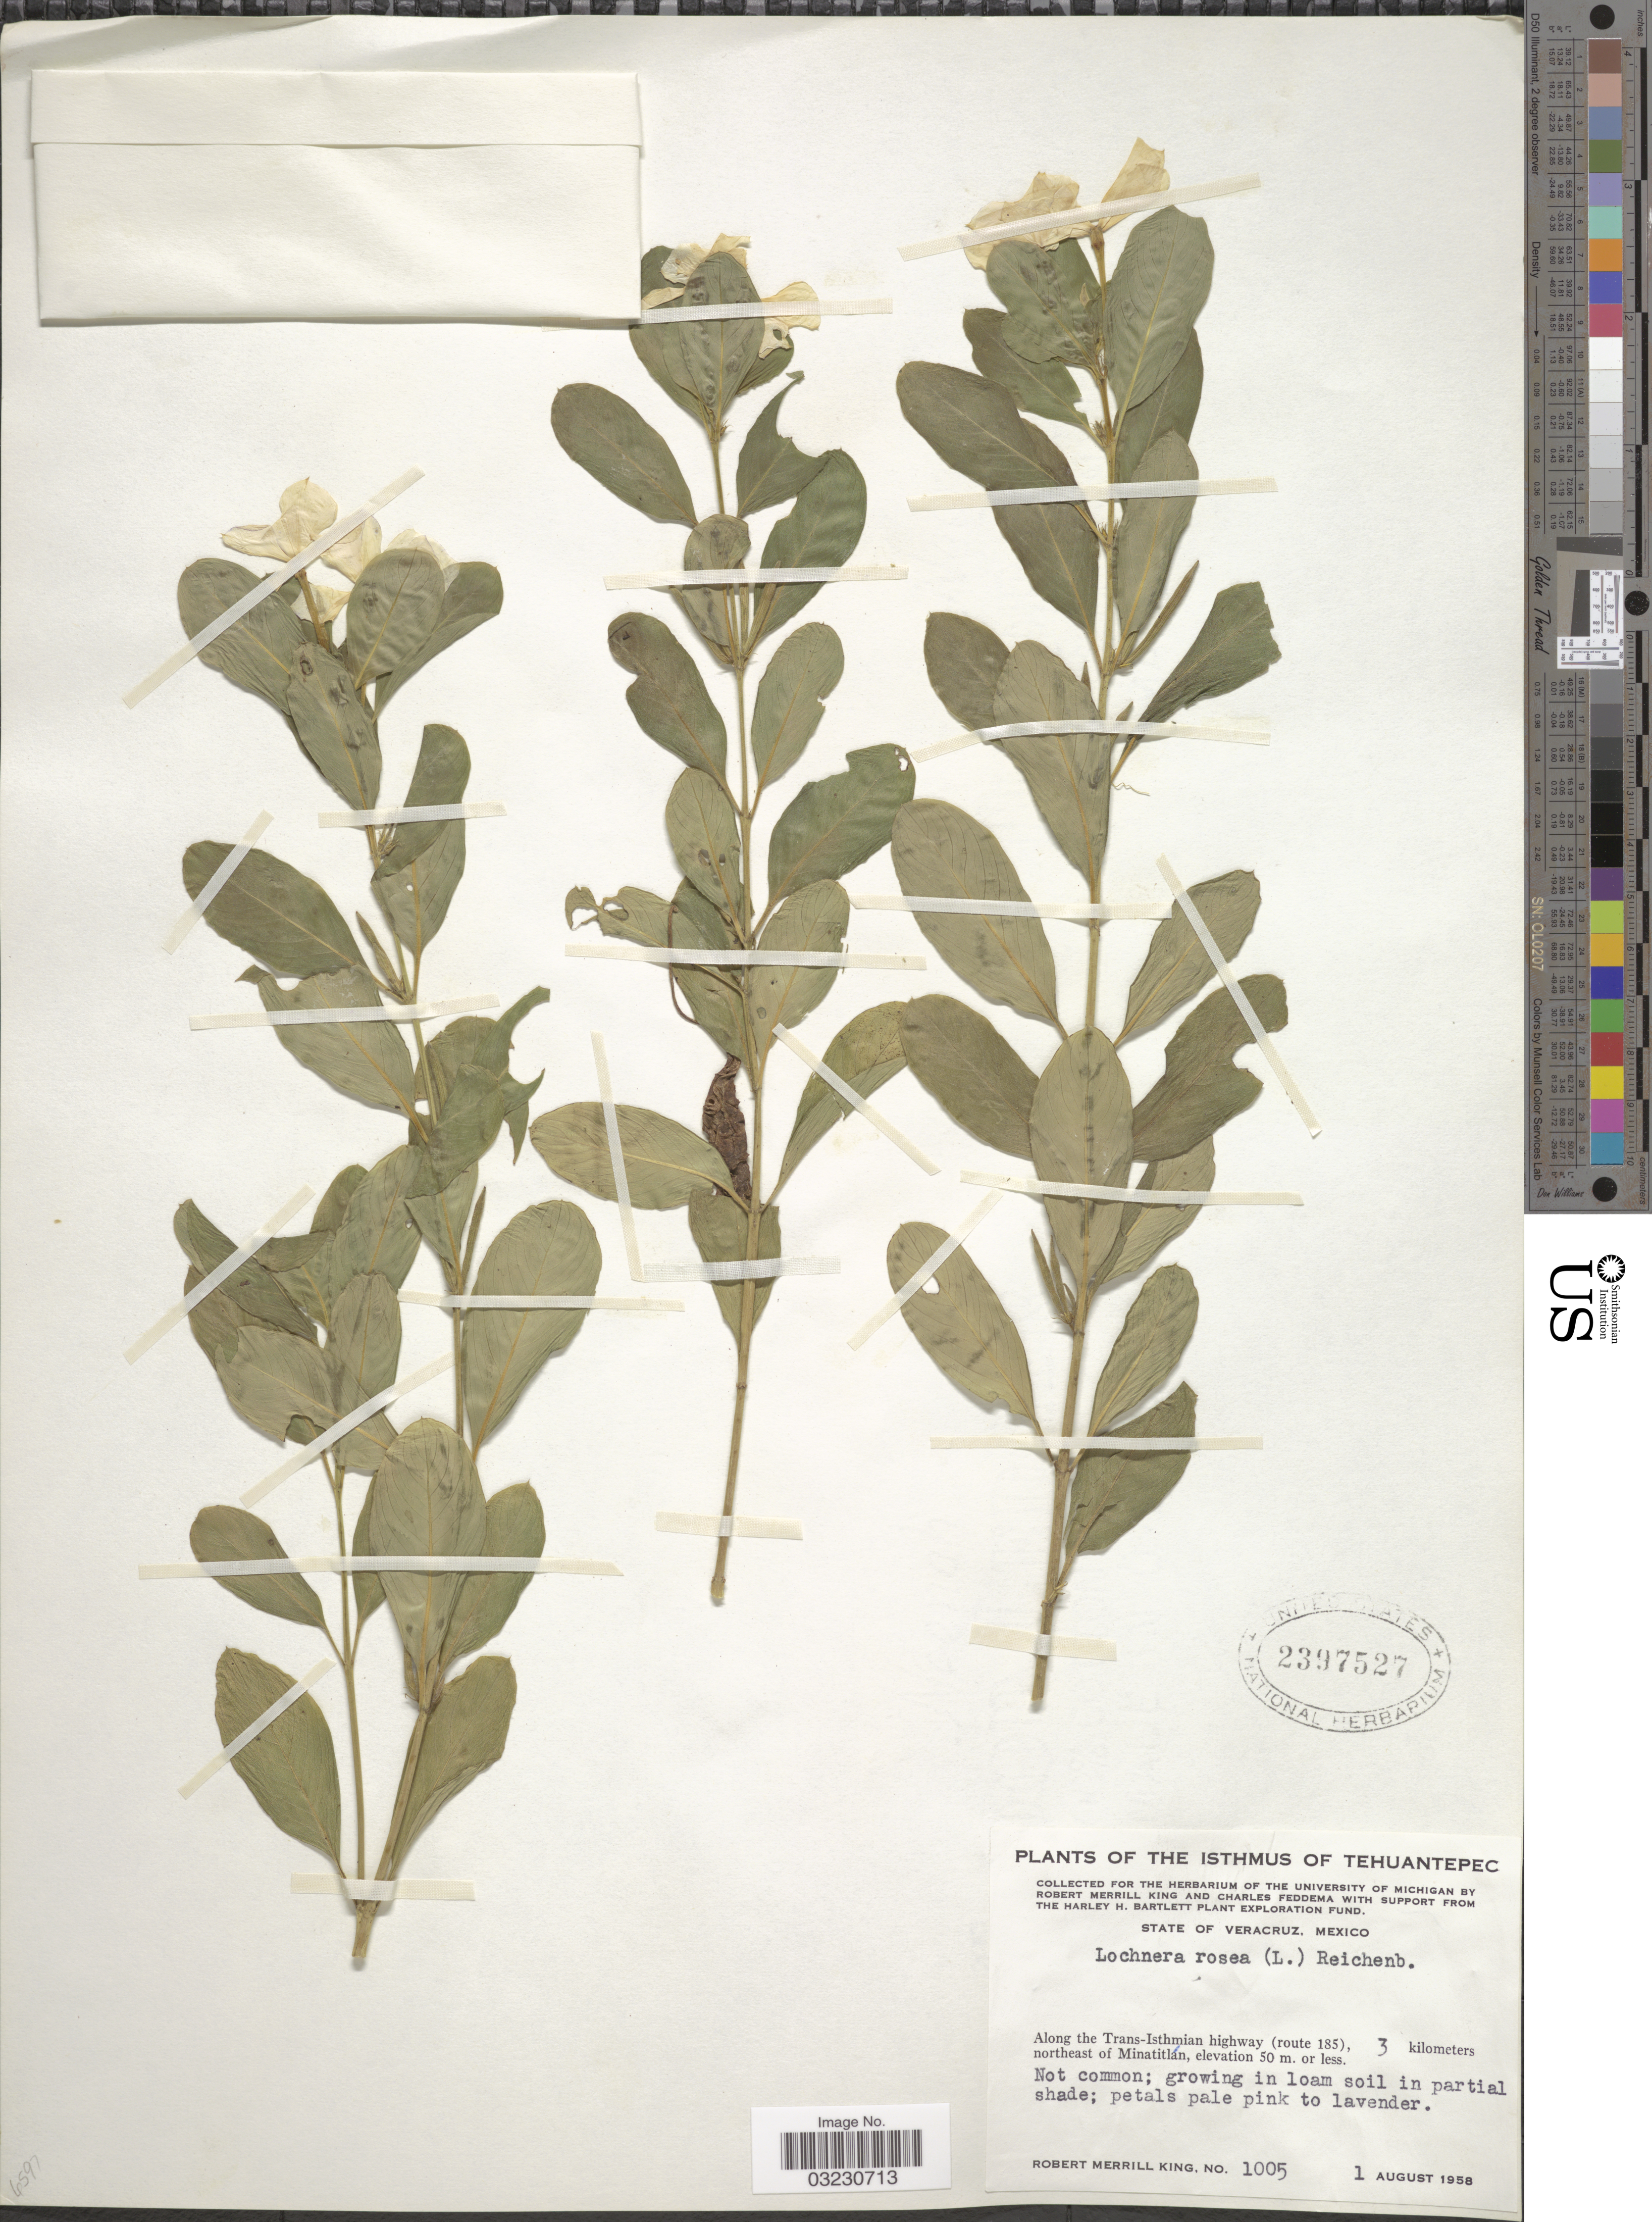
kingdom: Plantae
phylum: Tracheophyta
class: Magnoliopsida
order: Gentianales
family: Apocynaceae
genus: Catharanthus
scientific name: Catharanthus roseus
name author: (L.) G. Don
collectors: R. M. King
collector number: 1005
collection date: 1958-08-01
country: Mexico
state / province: Veracruz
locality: The Isthmus of Tehuantepec, State of Veracruz, Along the Trans-Isthmian highway (route 185), 3 kilometers northeast of Minatitlán.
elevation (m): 50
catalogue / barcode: US 2397527